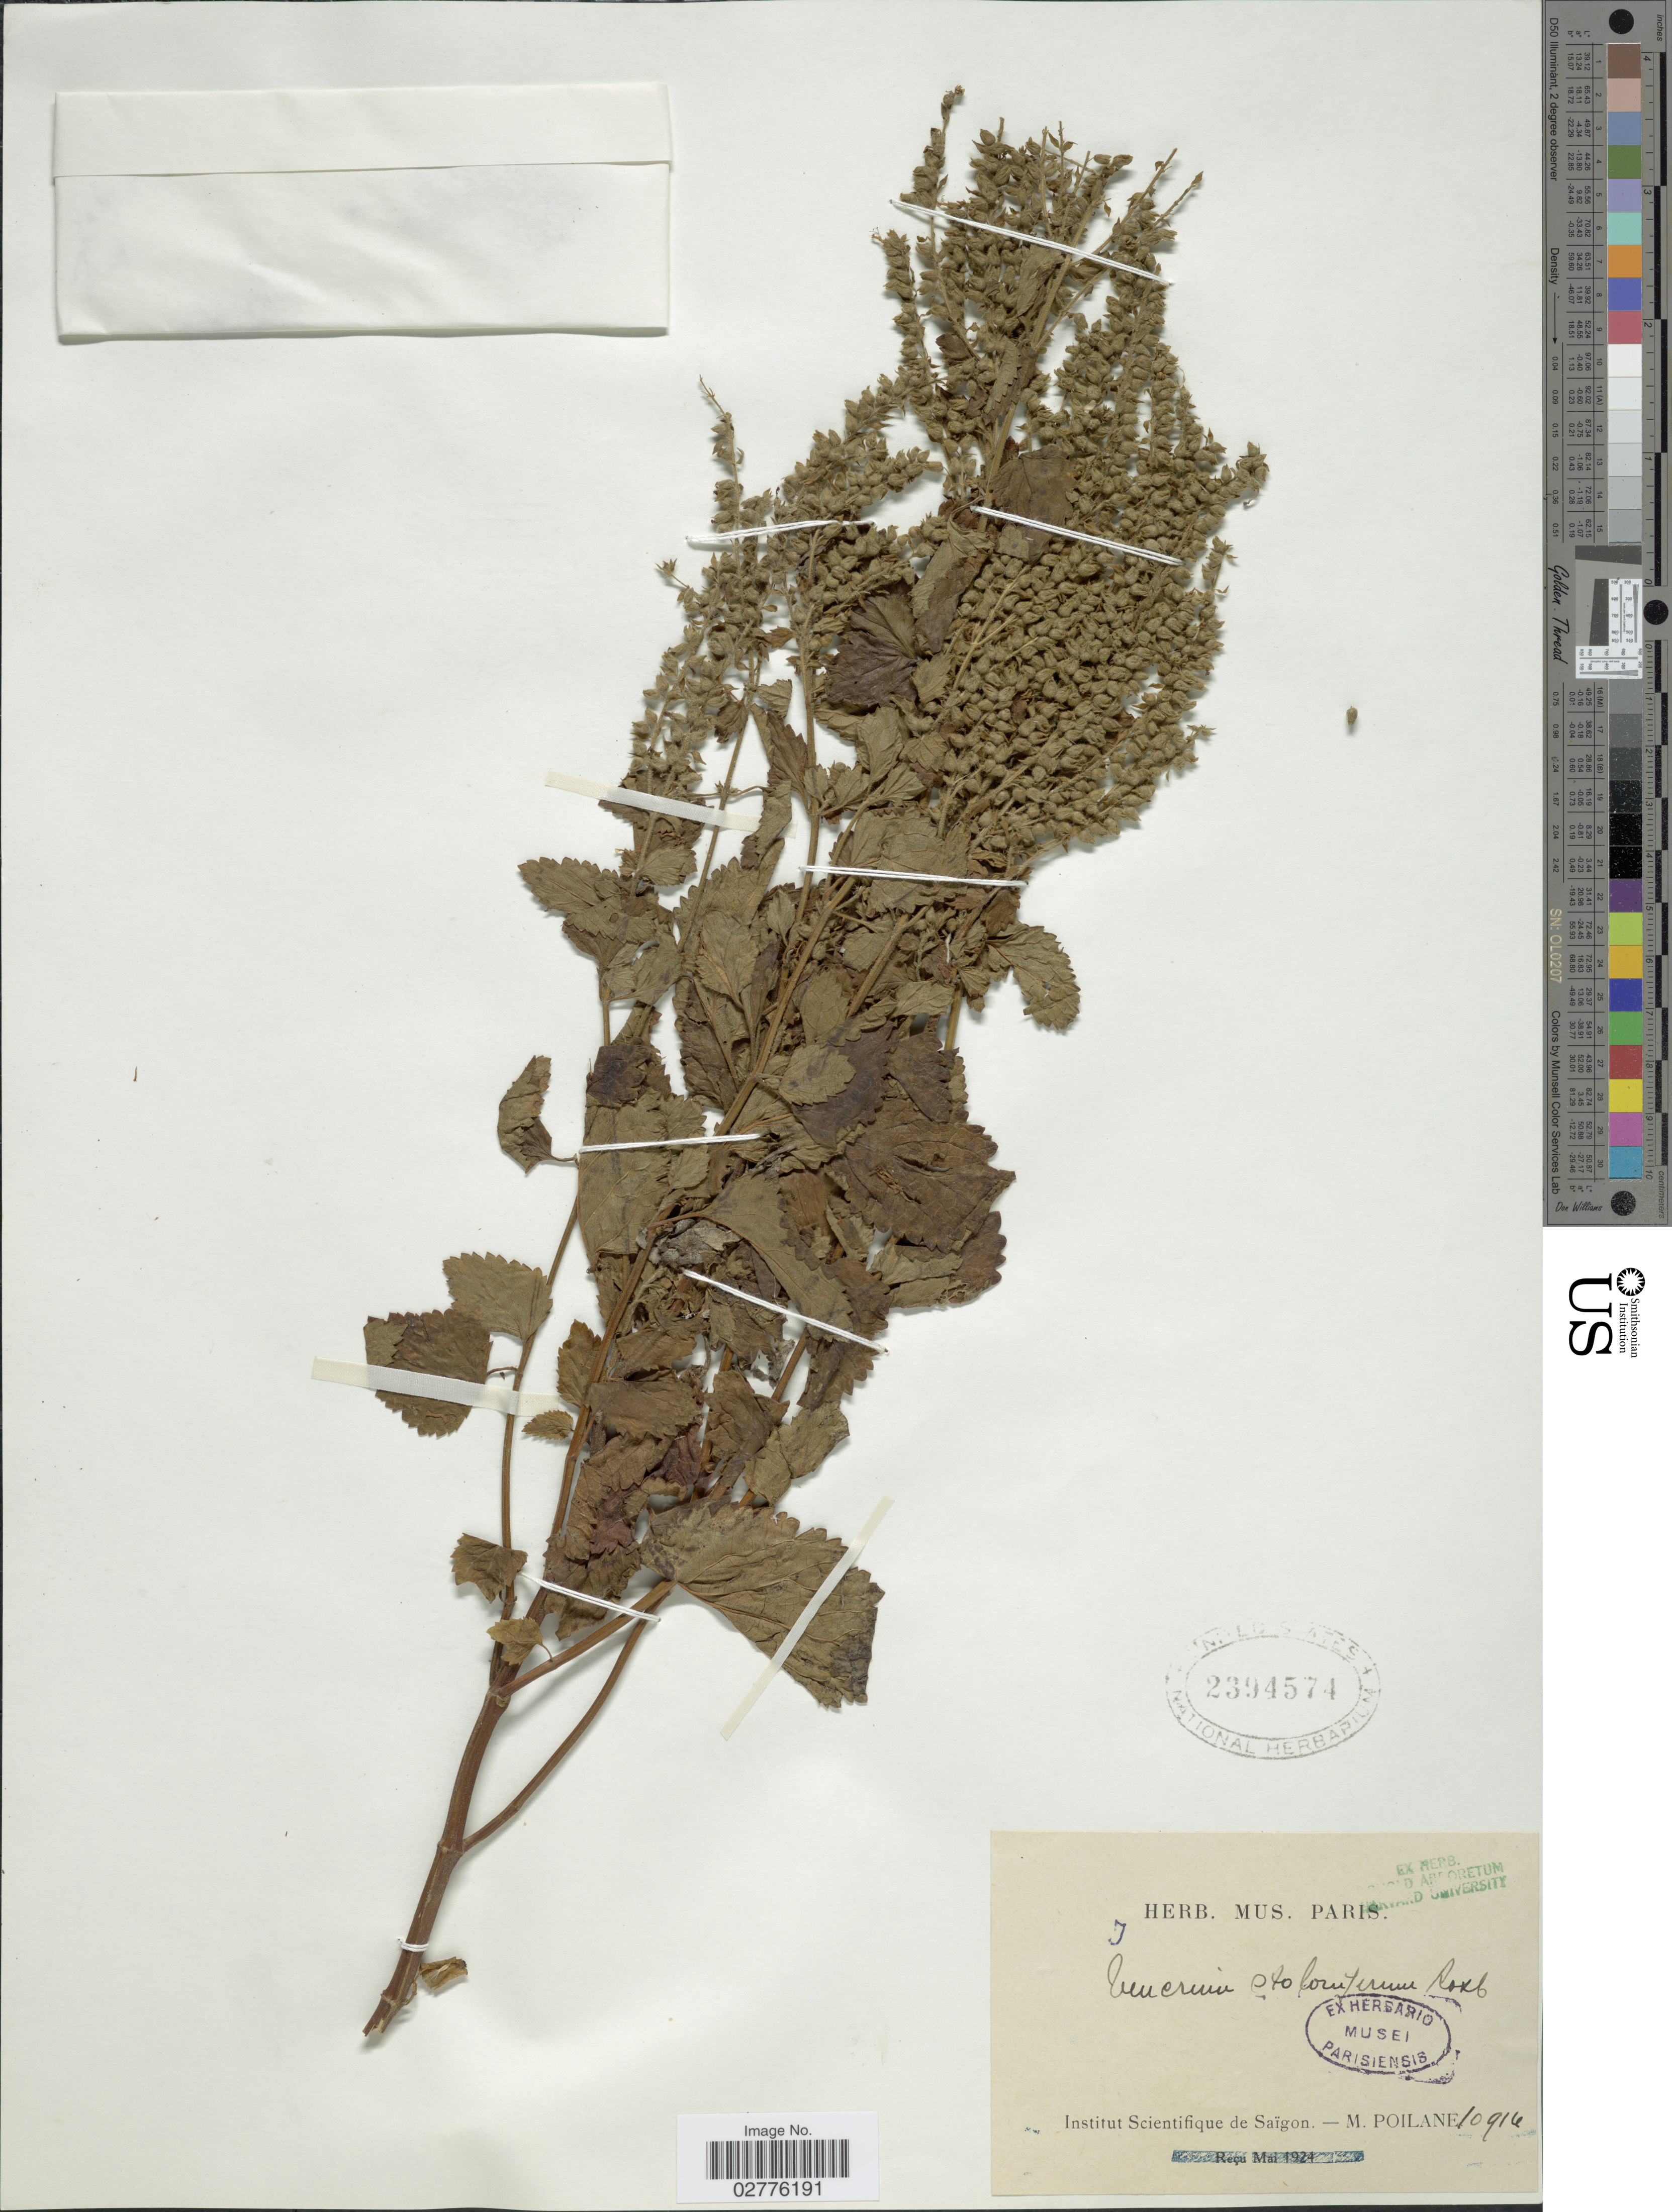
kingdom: Plantae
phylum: Tracheophyta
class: Magnoliopsida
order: Lamiales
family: Lamiaceae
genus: Teucrium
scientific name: Teucrium stoloniferum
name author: Ruiz & Pav.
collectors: M. Poilane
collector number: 10914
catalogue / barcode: US 2394574